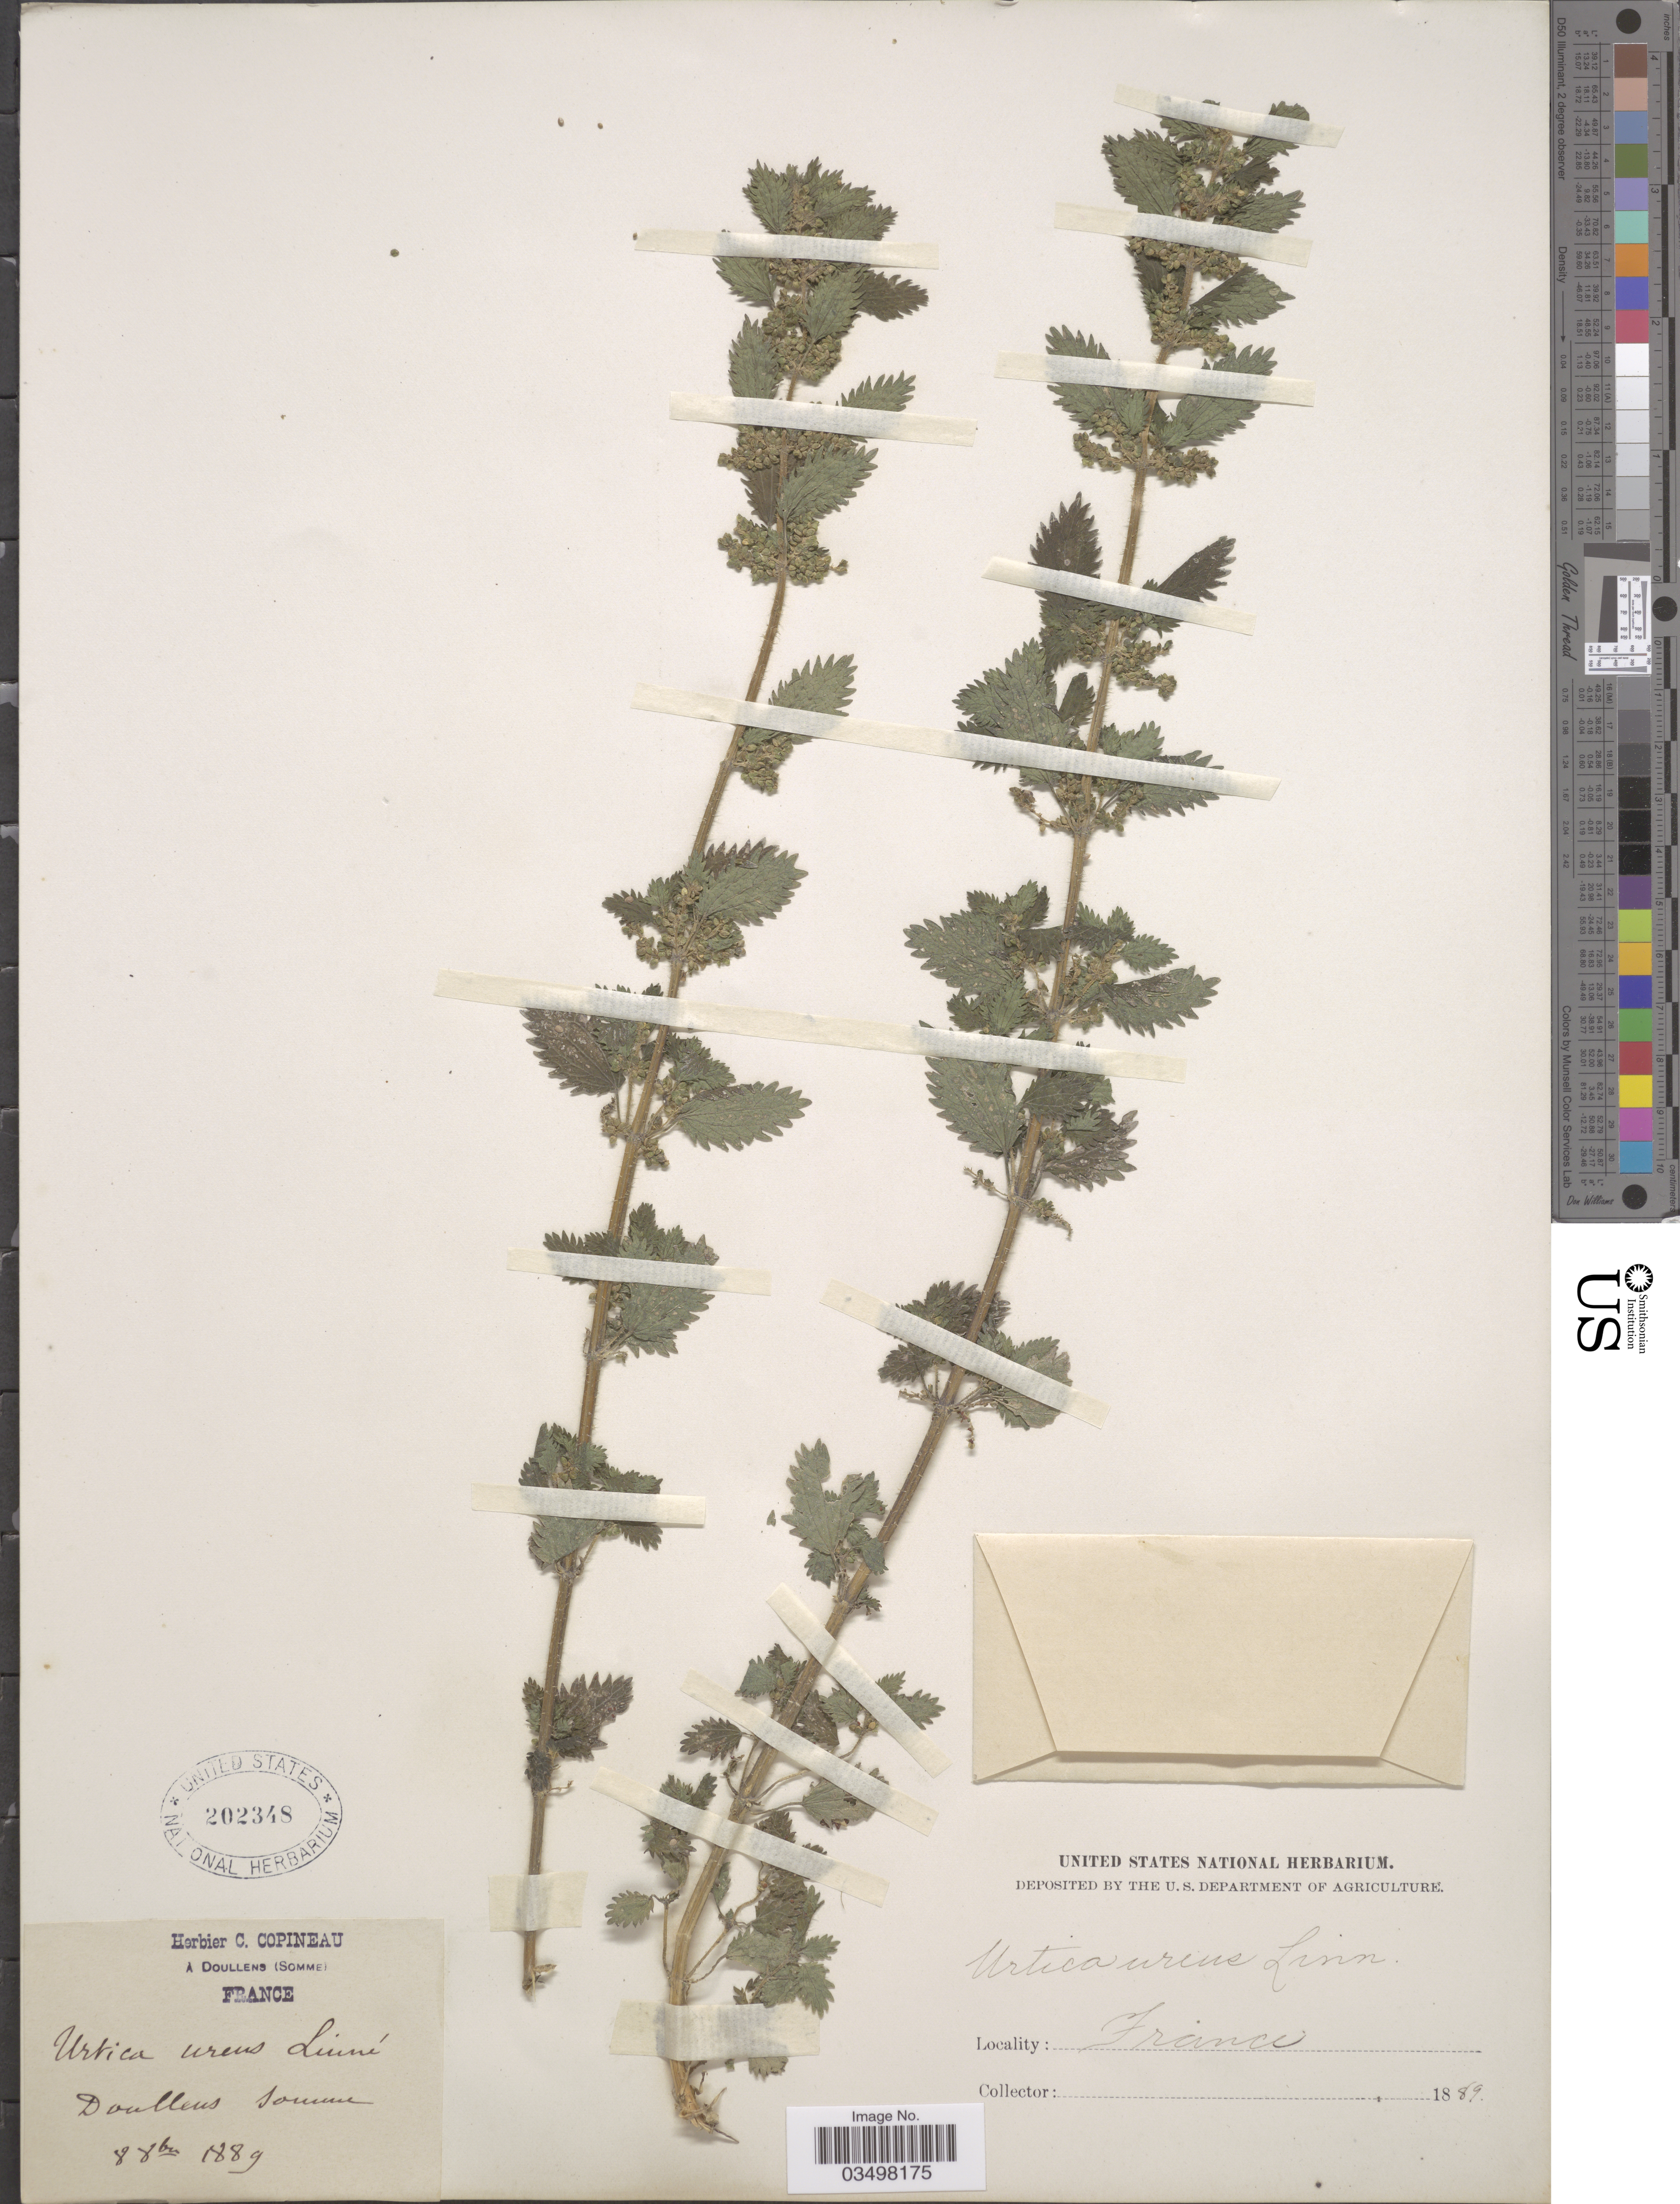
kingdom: Plantae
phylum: Tracheophyta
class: Magnoliopsida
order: Rosales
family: Urticaceae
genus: Urtica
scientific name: Urtica urens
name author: L.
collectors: ex herb. C. Copineau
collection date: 1889-10-08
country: France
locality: Doullens somme.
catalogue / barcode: US 202348